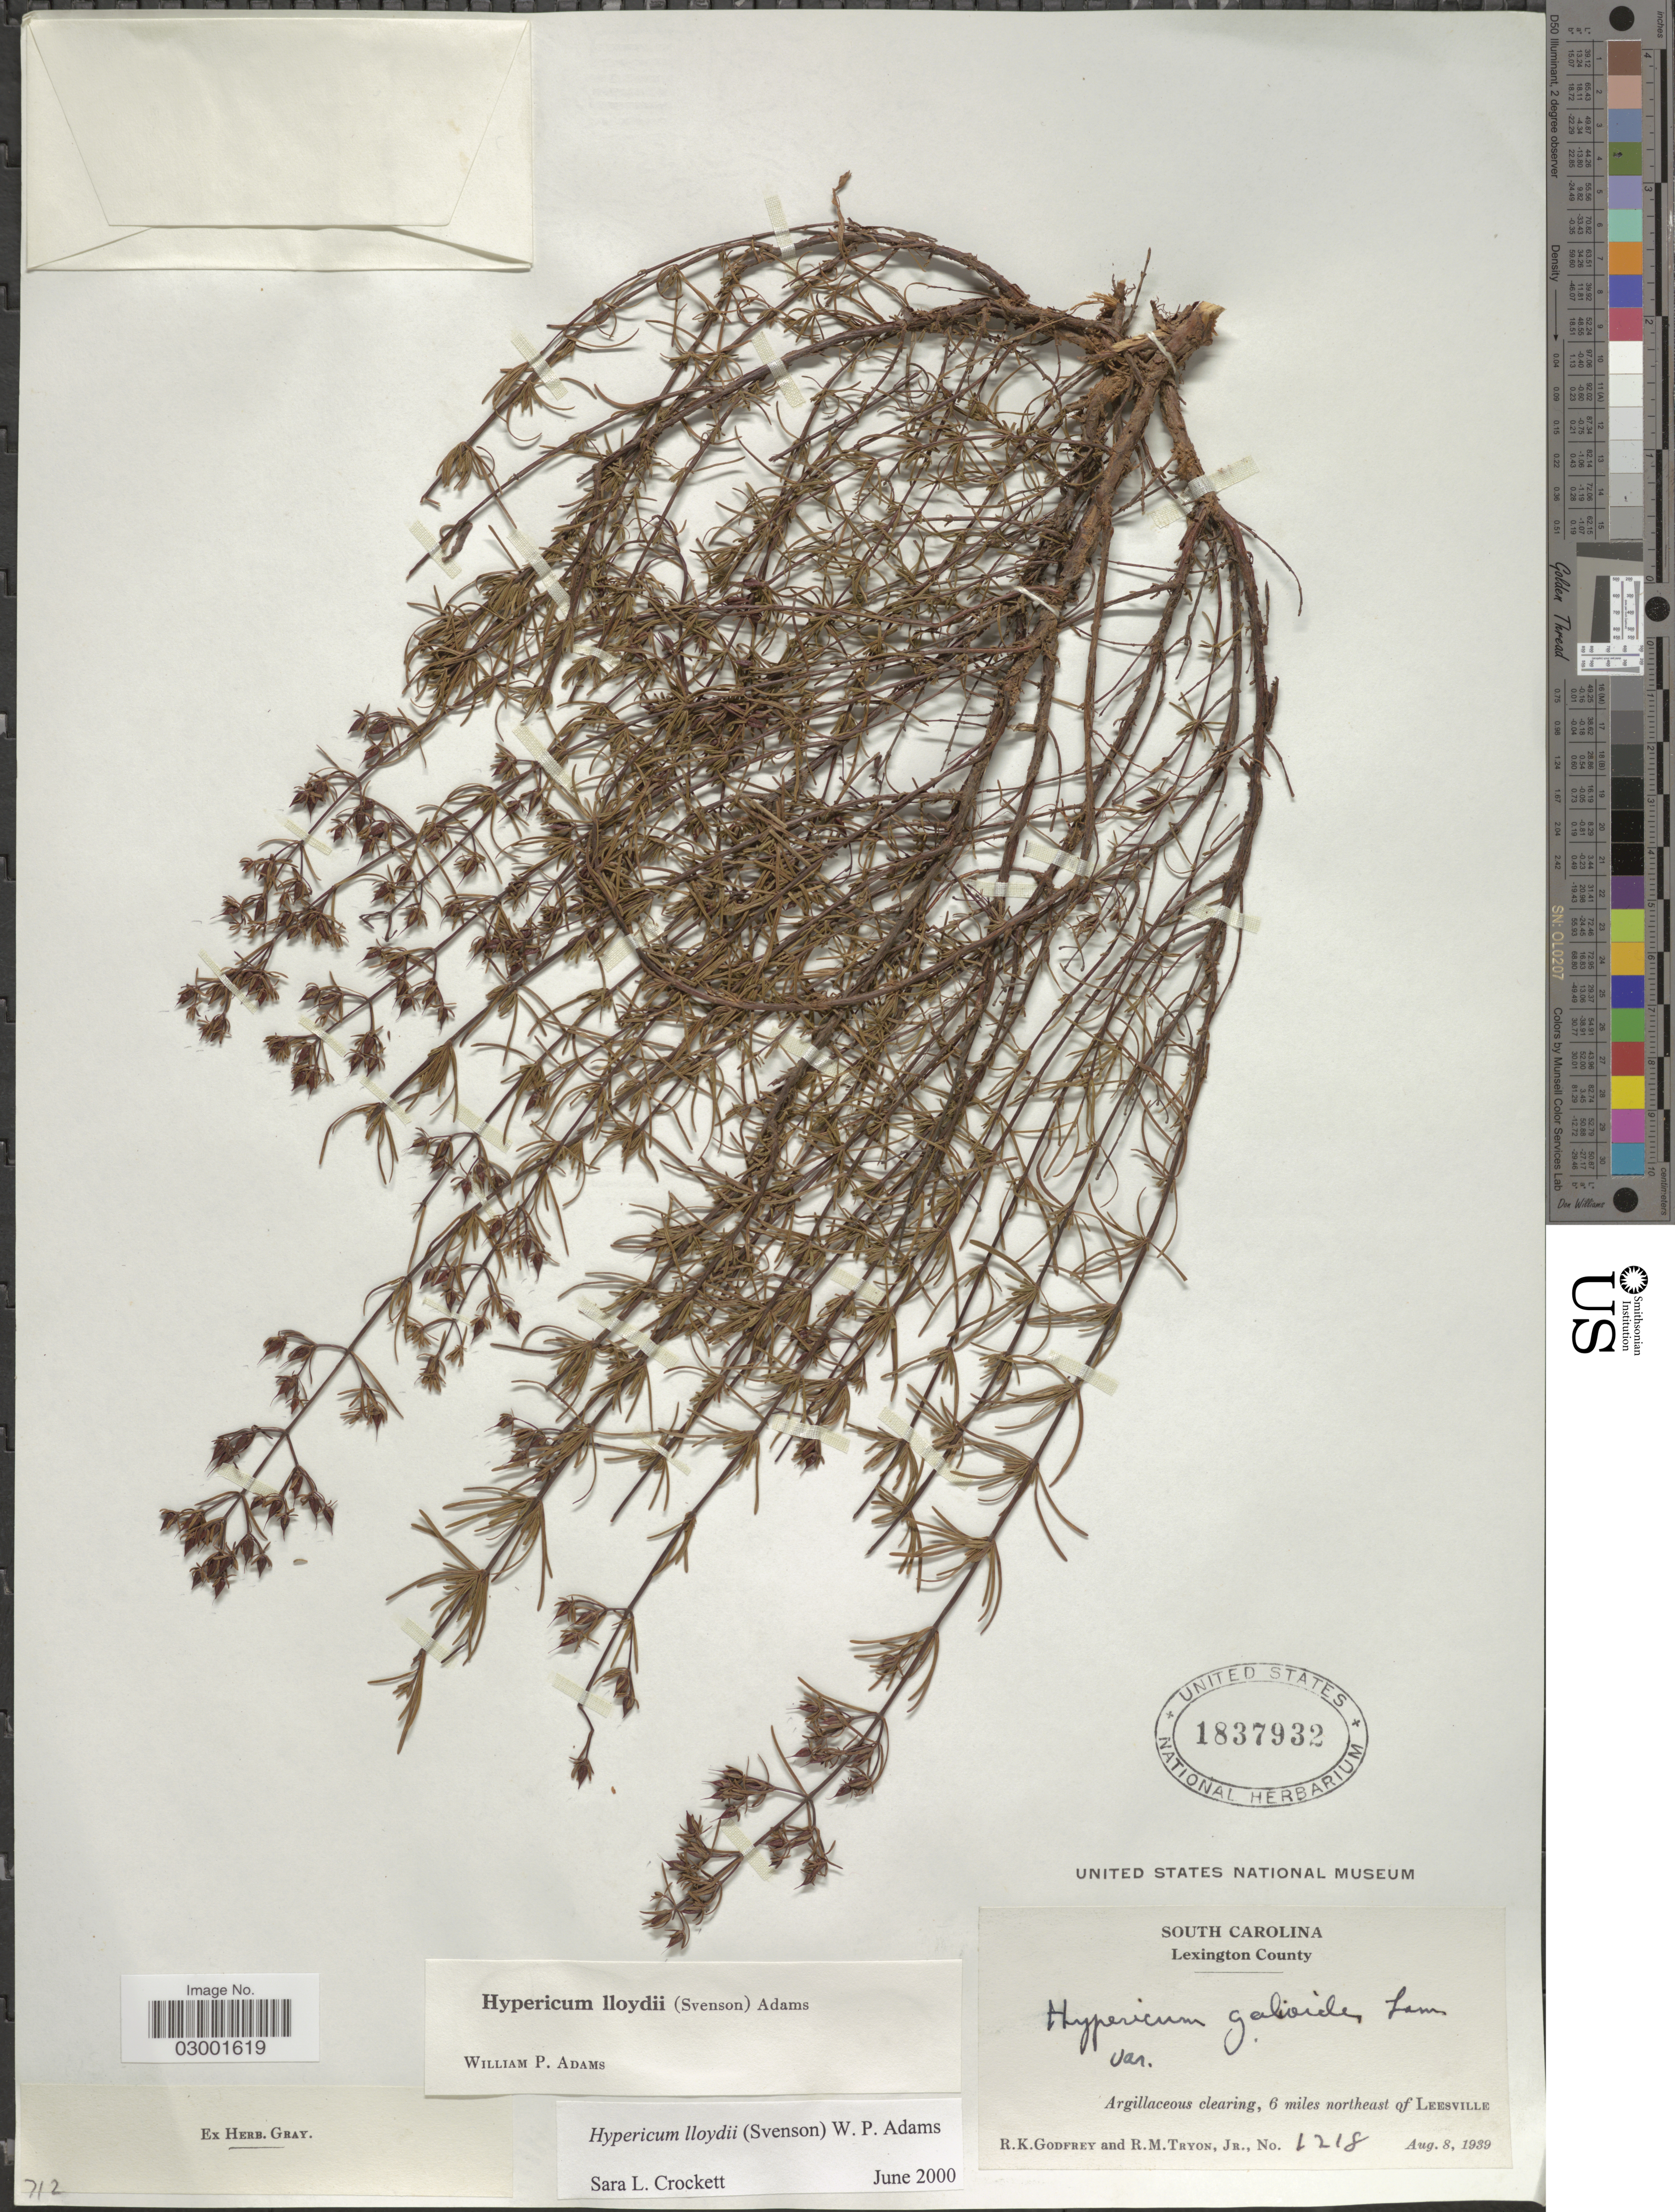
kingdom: Plantae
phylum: Tracheophyta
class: Magnoliopsida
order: Malpighiales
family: Hypericaceae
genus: Hypericum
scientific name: Hypericum lloydii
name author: (Svenson) W.P. Adams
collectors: R. K. Godfrey & R. Tryon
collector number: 1218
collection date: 1939-08-08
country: United States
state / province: South Carolina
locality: Lexington County, argillaceous clearing, 6 miles northeast of Leesville.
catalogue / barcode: US 1837932